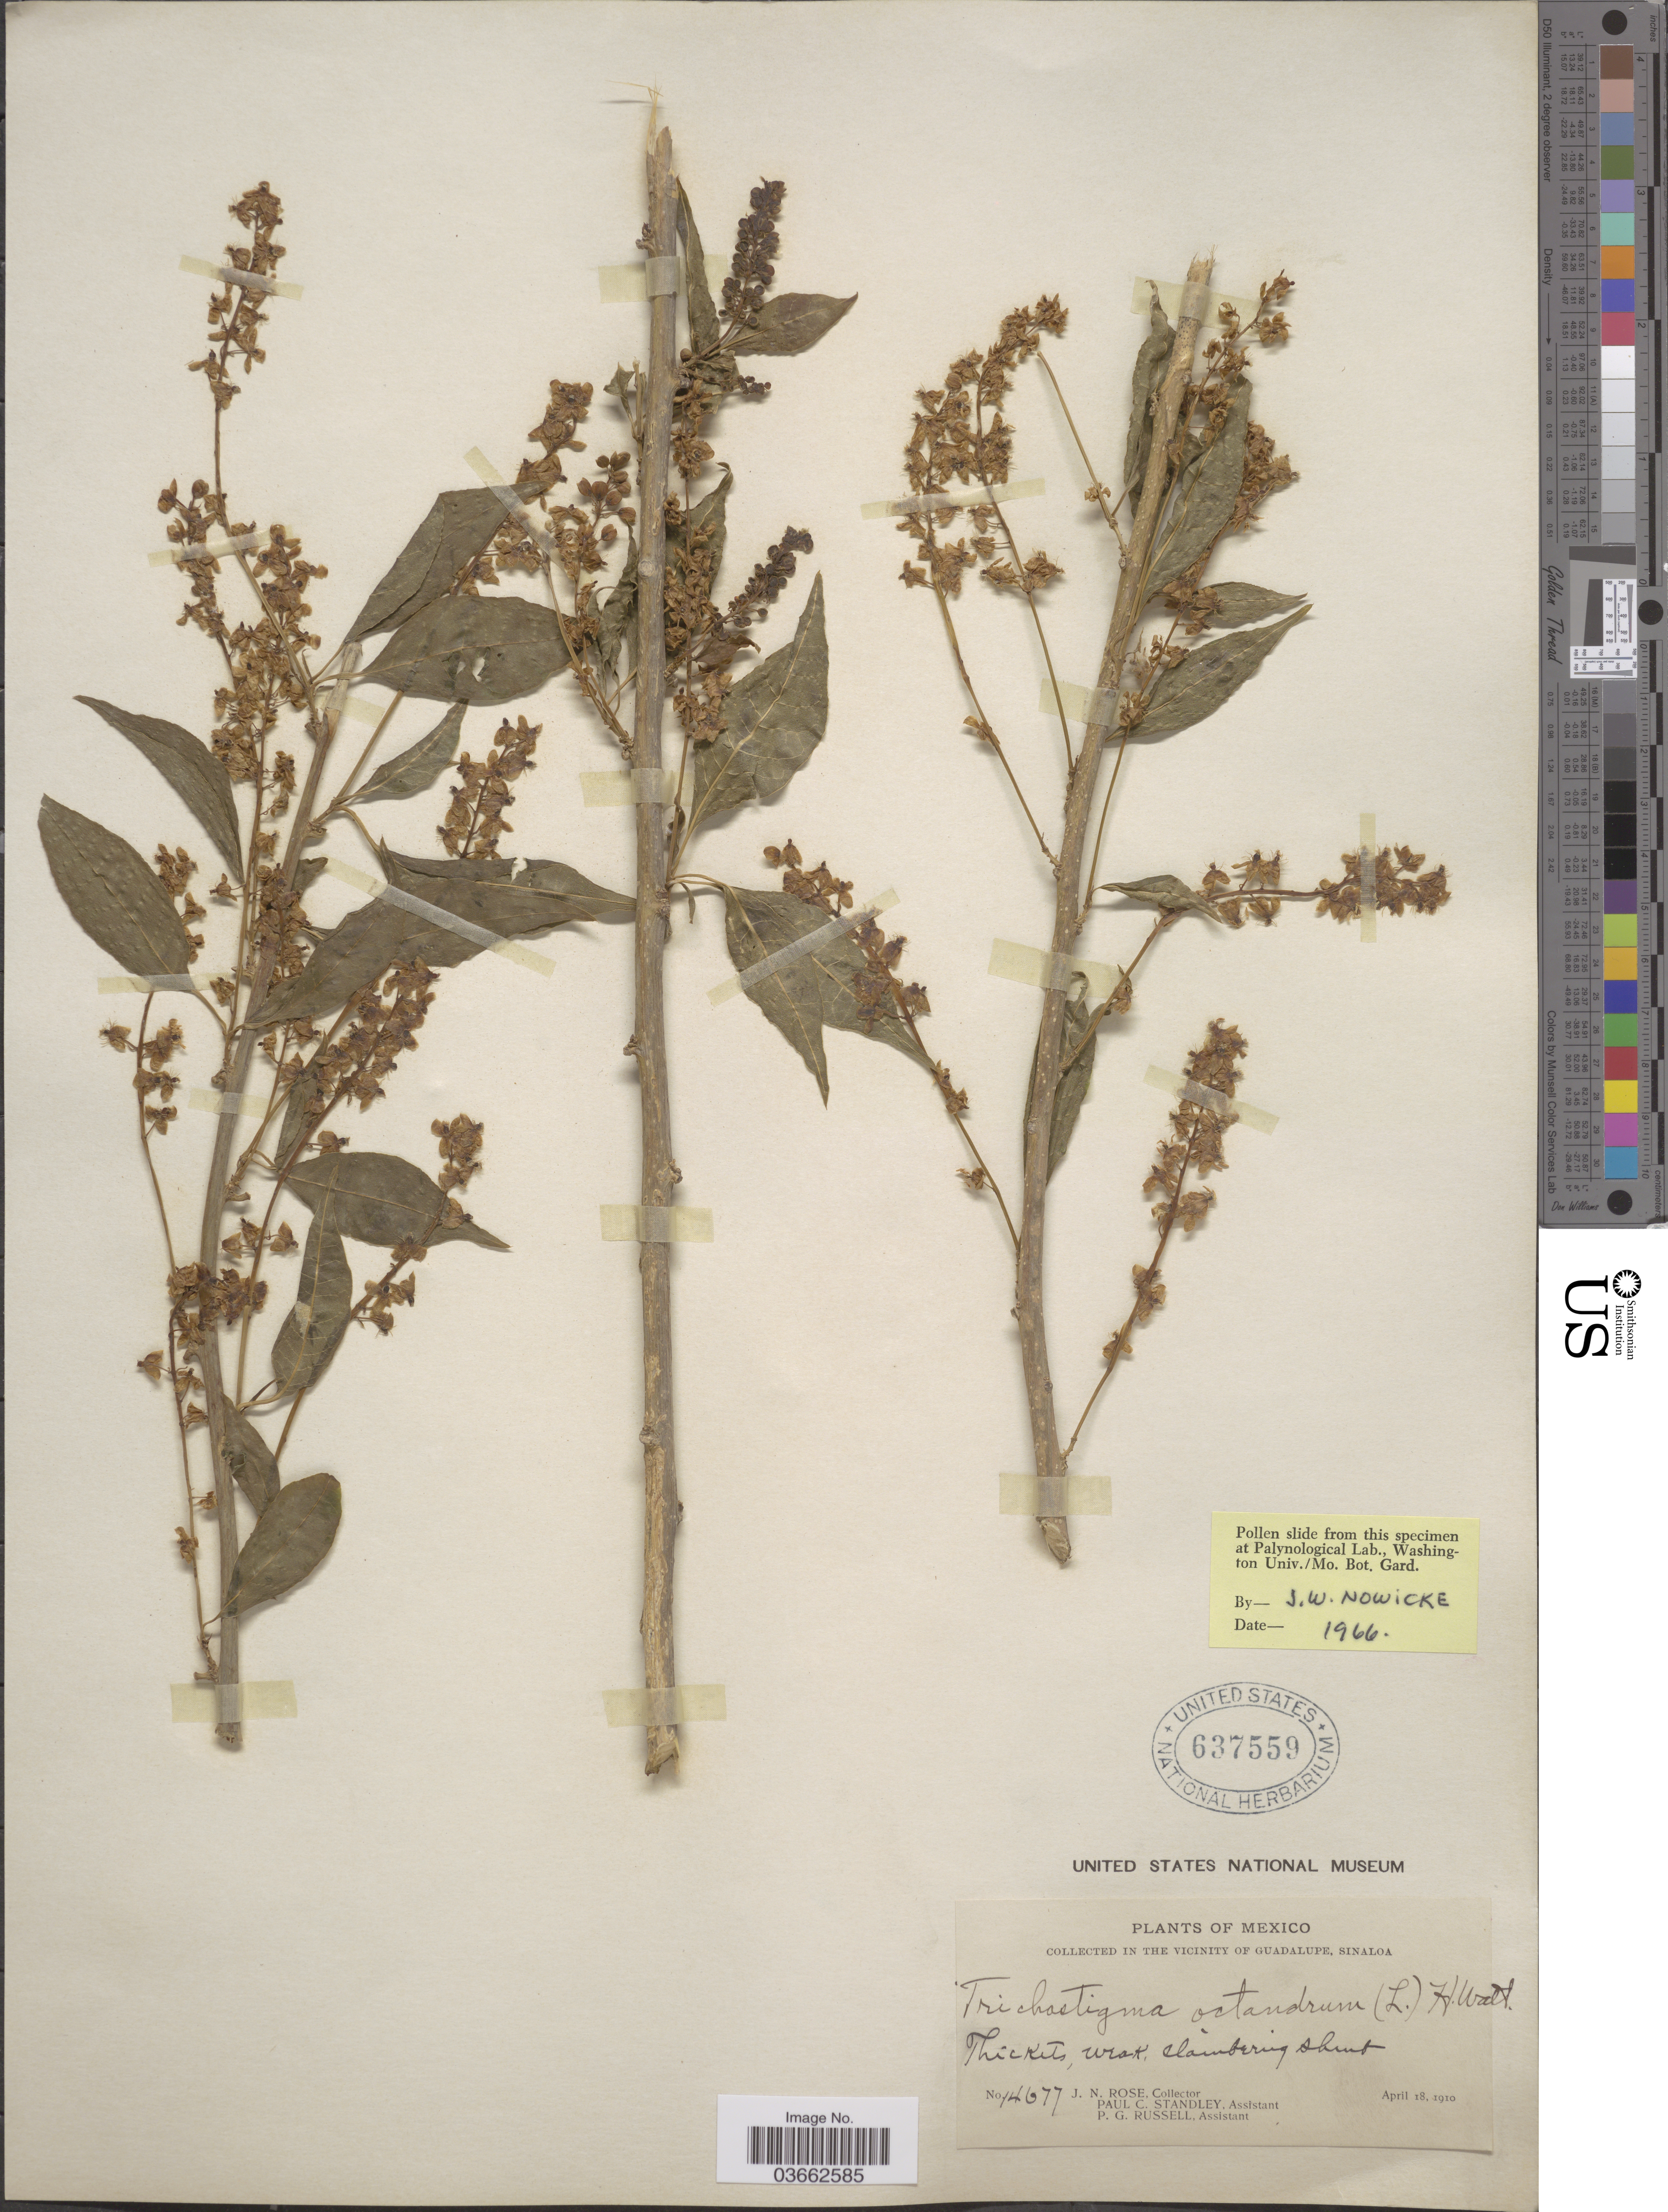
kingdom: Plantae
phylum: Tracheophyta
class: Magnoliopsida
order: Caryophyllales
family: Phytolaccaceae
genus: Trichostigma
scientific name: Trichostigma octandrum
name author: (L.) H. Walter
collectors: J. N. Rose, P. C. Standley & P. G. Russell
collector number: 14677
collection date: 1910-04-18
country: Mexico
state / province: Sinaloa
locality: In the vicinity of Guadalupe.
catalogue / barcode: US 637559